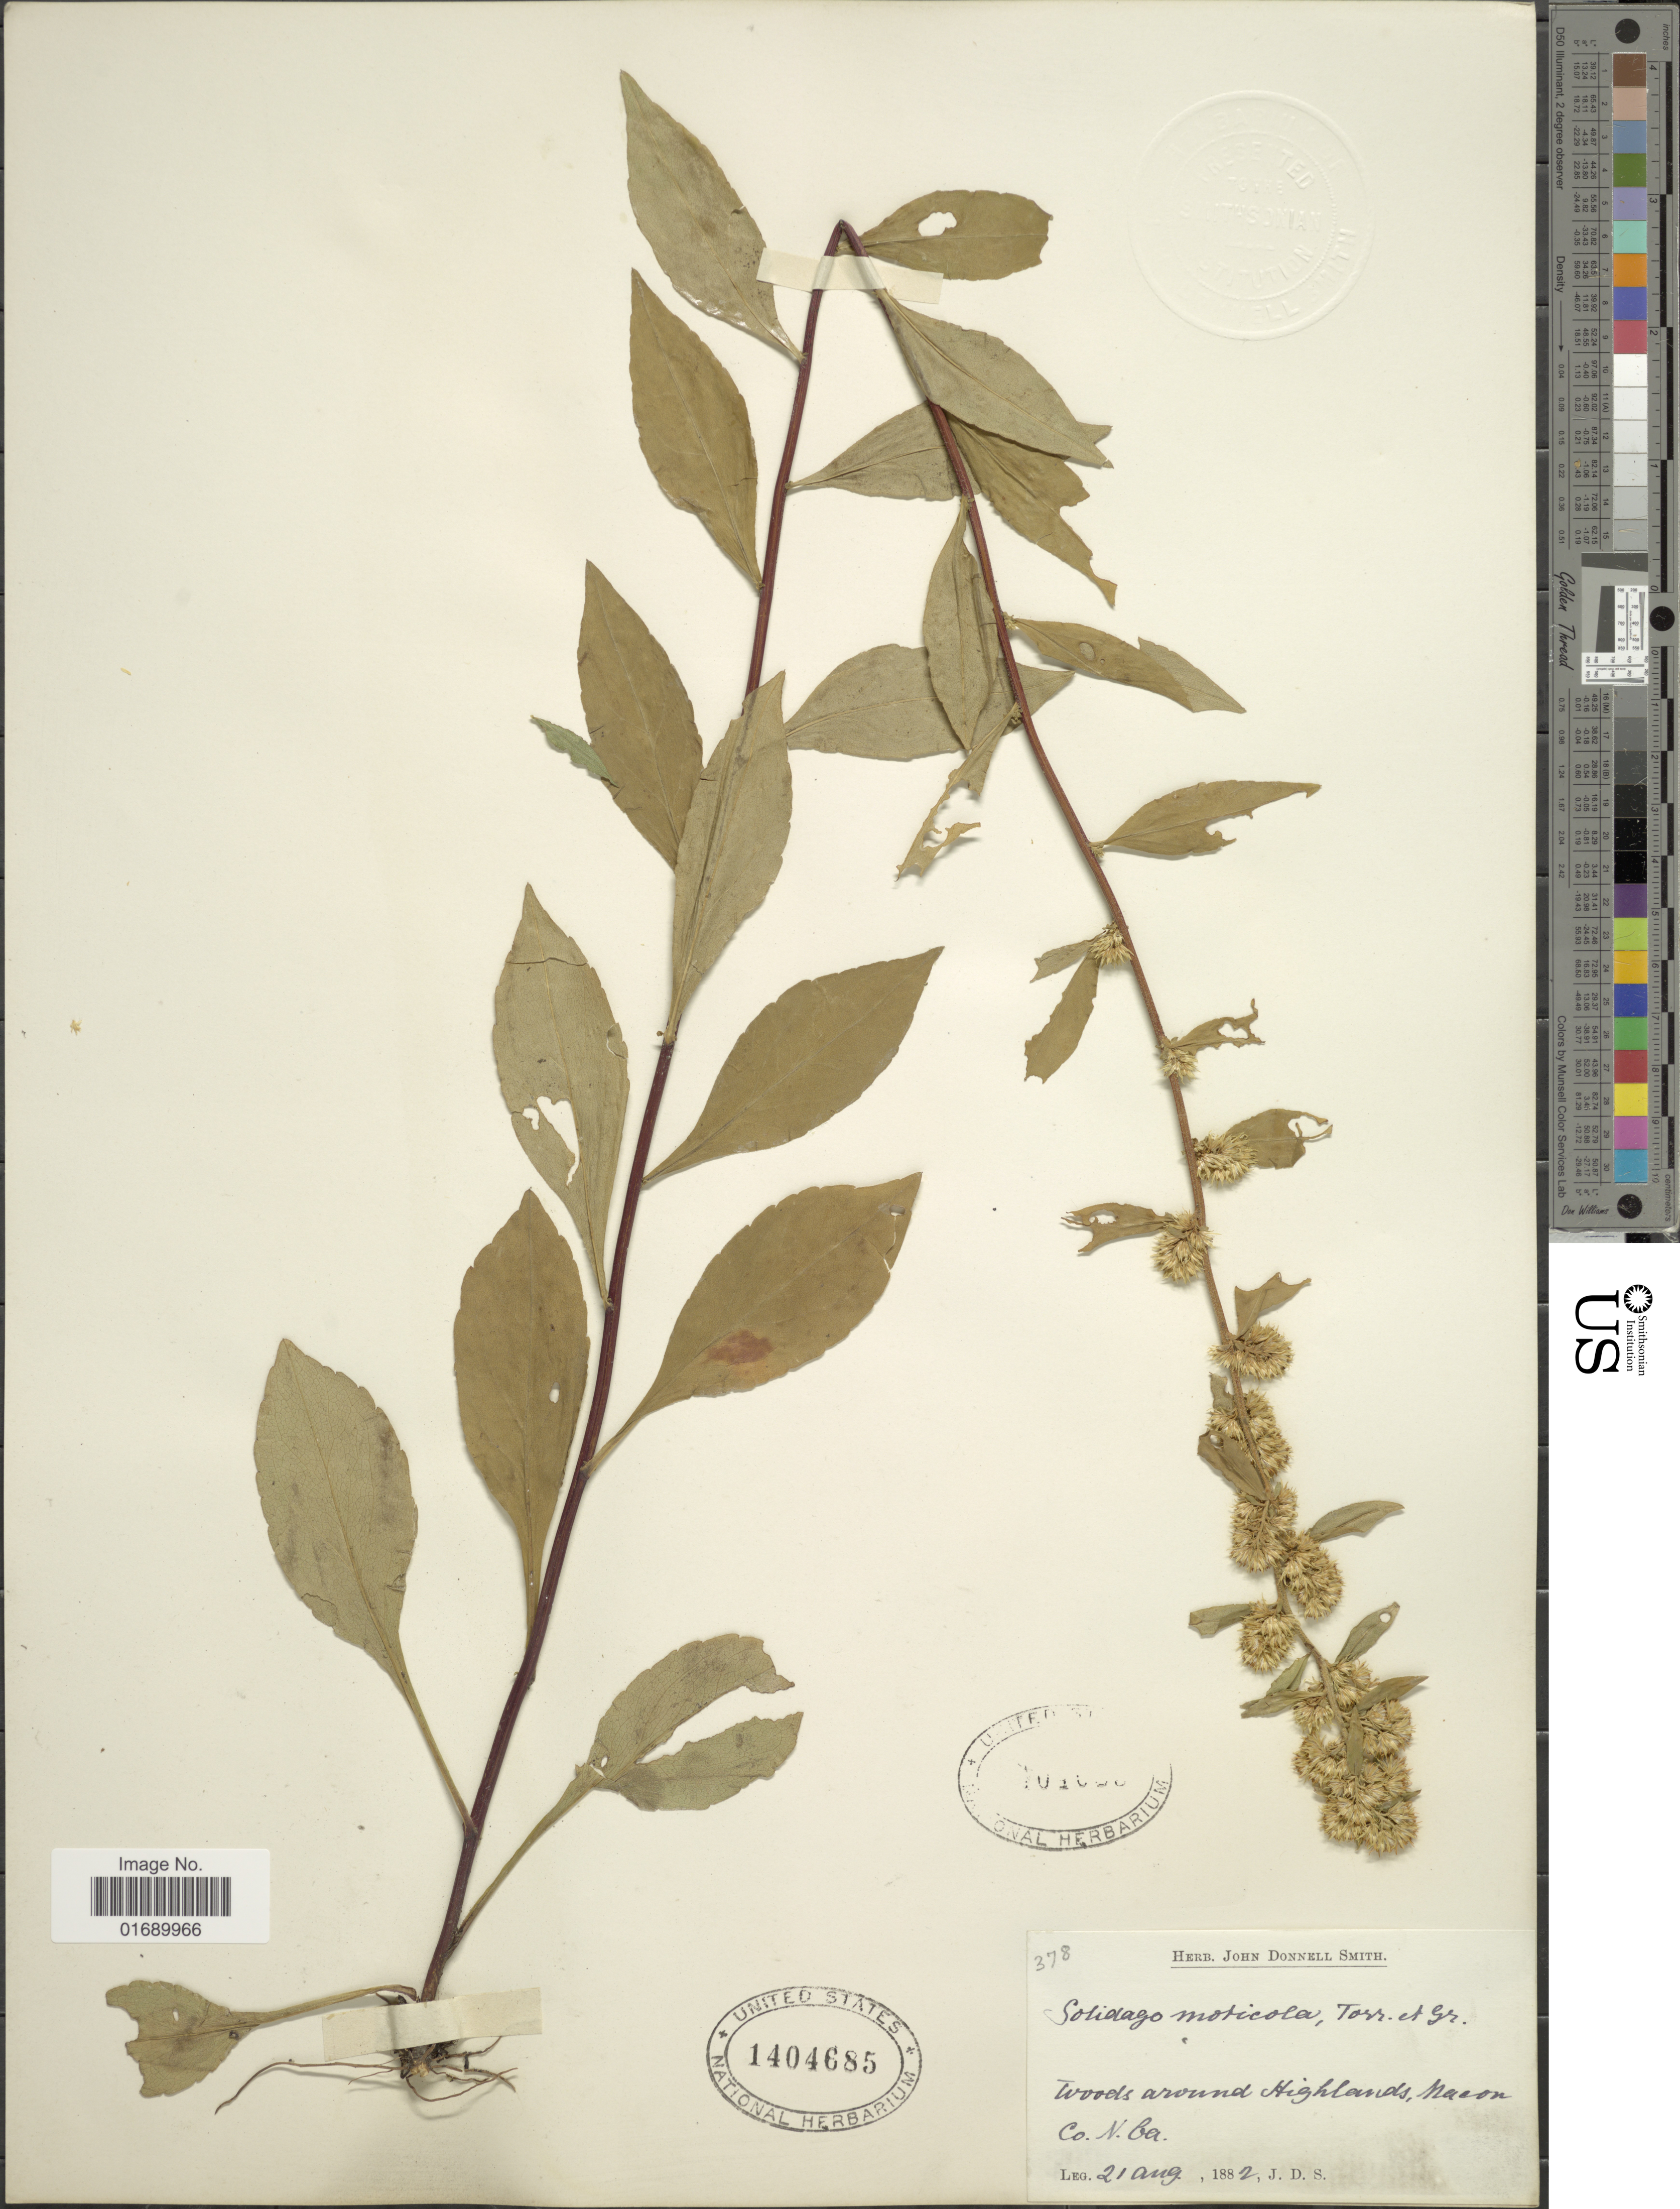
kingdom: Plantae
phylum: Tracheophyta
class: Magnoliopsida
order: Asterales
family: Asteraceae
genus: Solidago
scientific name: Solidago roanensis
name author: Porter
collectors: J. Donnell Smith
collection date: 1882-08-21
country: United States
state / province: North Carolina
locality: Woods around Highlands, Nacon Co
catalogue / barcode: US 1404685